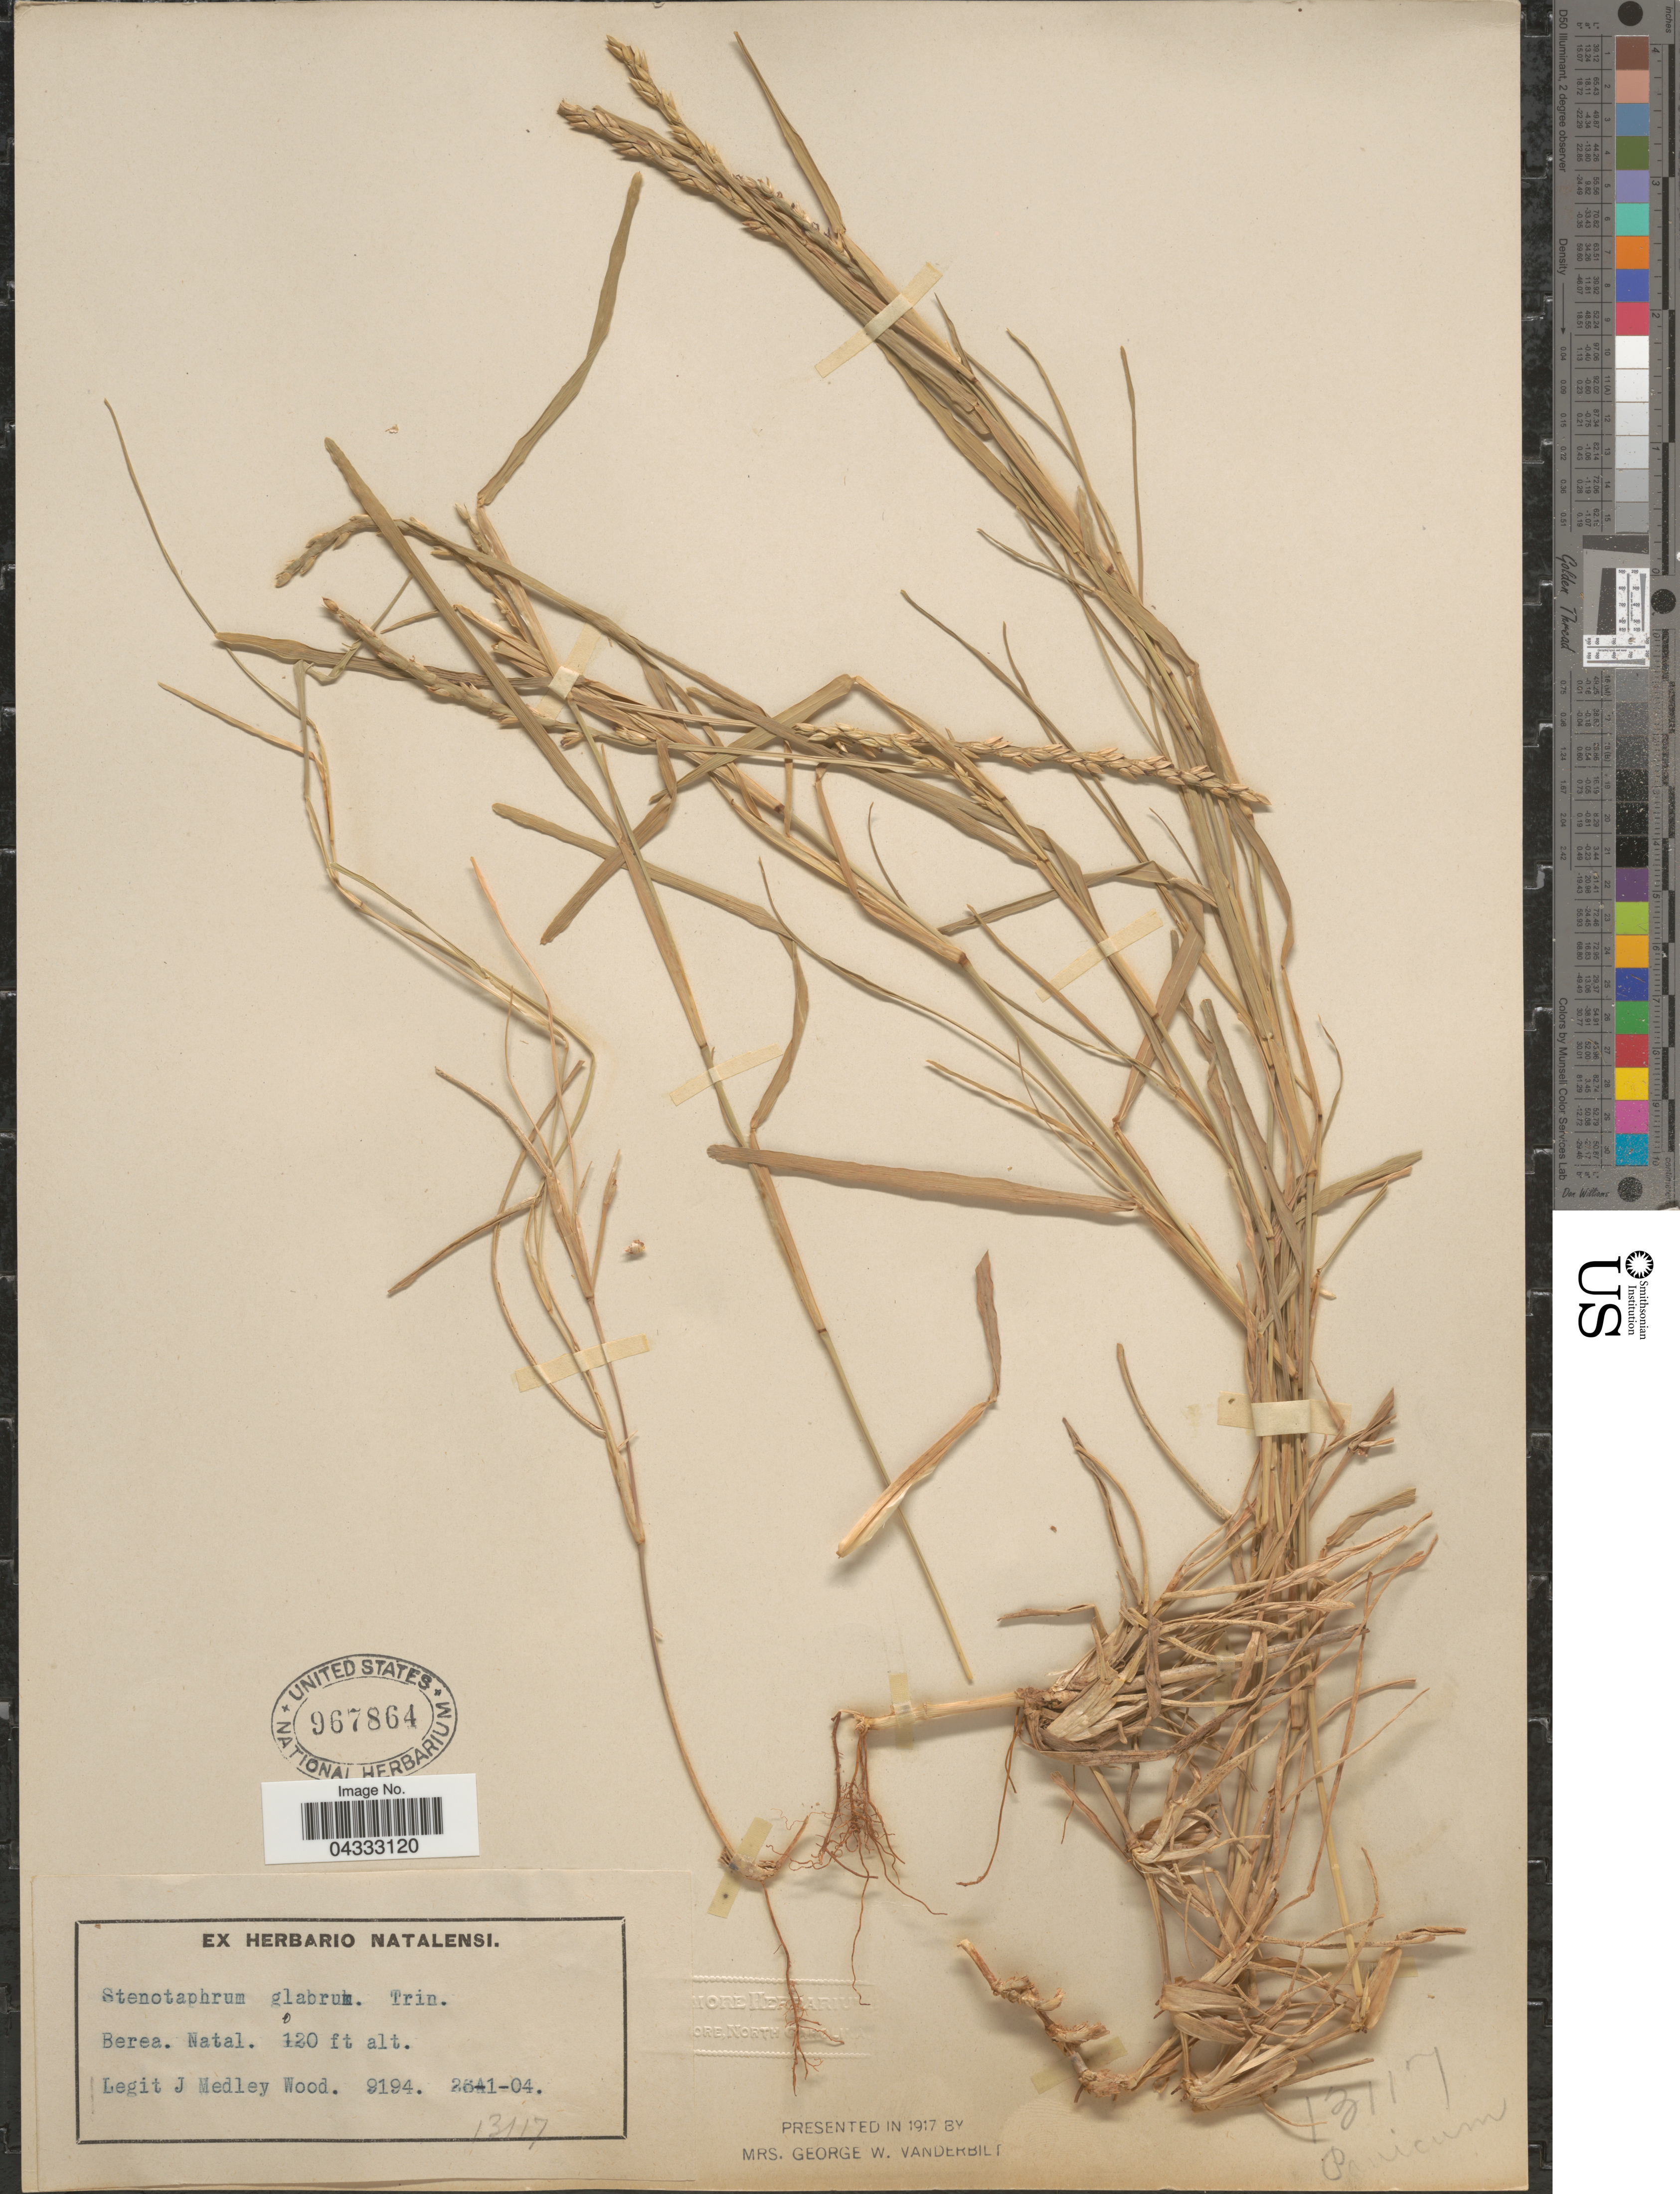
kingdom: Plantae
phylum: Tracheophyta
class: Liliopsida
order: Poales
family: Poaceae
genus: Stenotaphrum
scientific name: Stenotaphrum secundatum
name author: (Walter) Kuntze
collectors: J. Medley Wood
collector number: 9194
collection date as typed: Transcribed d/m/y: 26/1/4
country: South Africa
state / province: KwaZulu-Natal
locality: Berea. Natal.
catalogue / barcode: US 967864